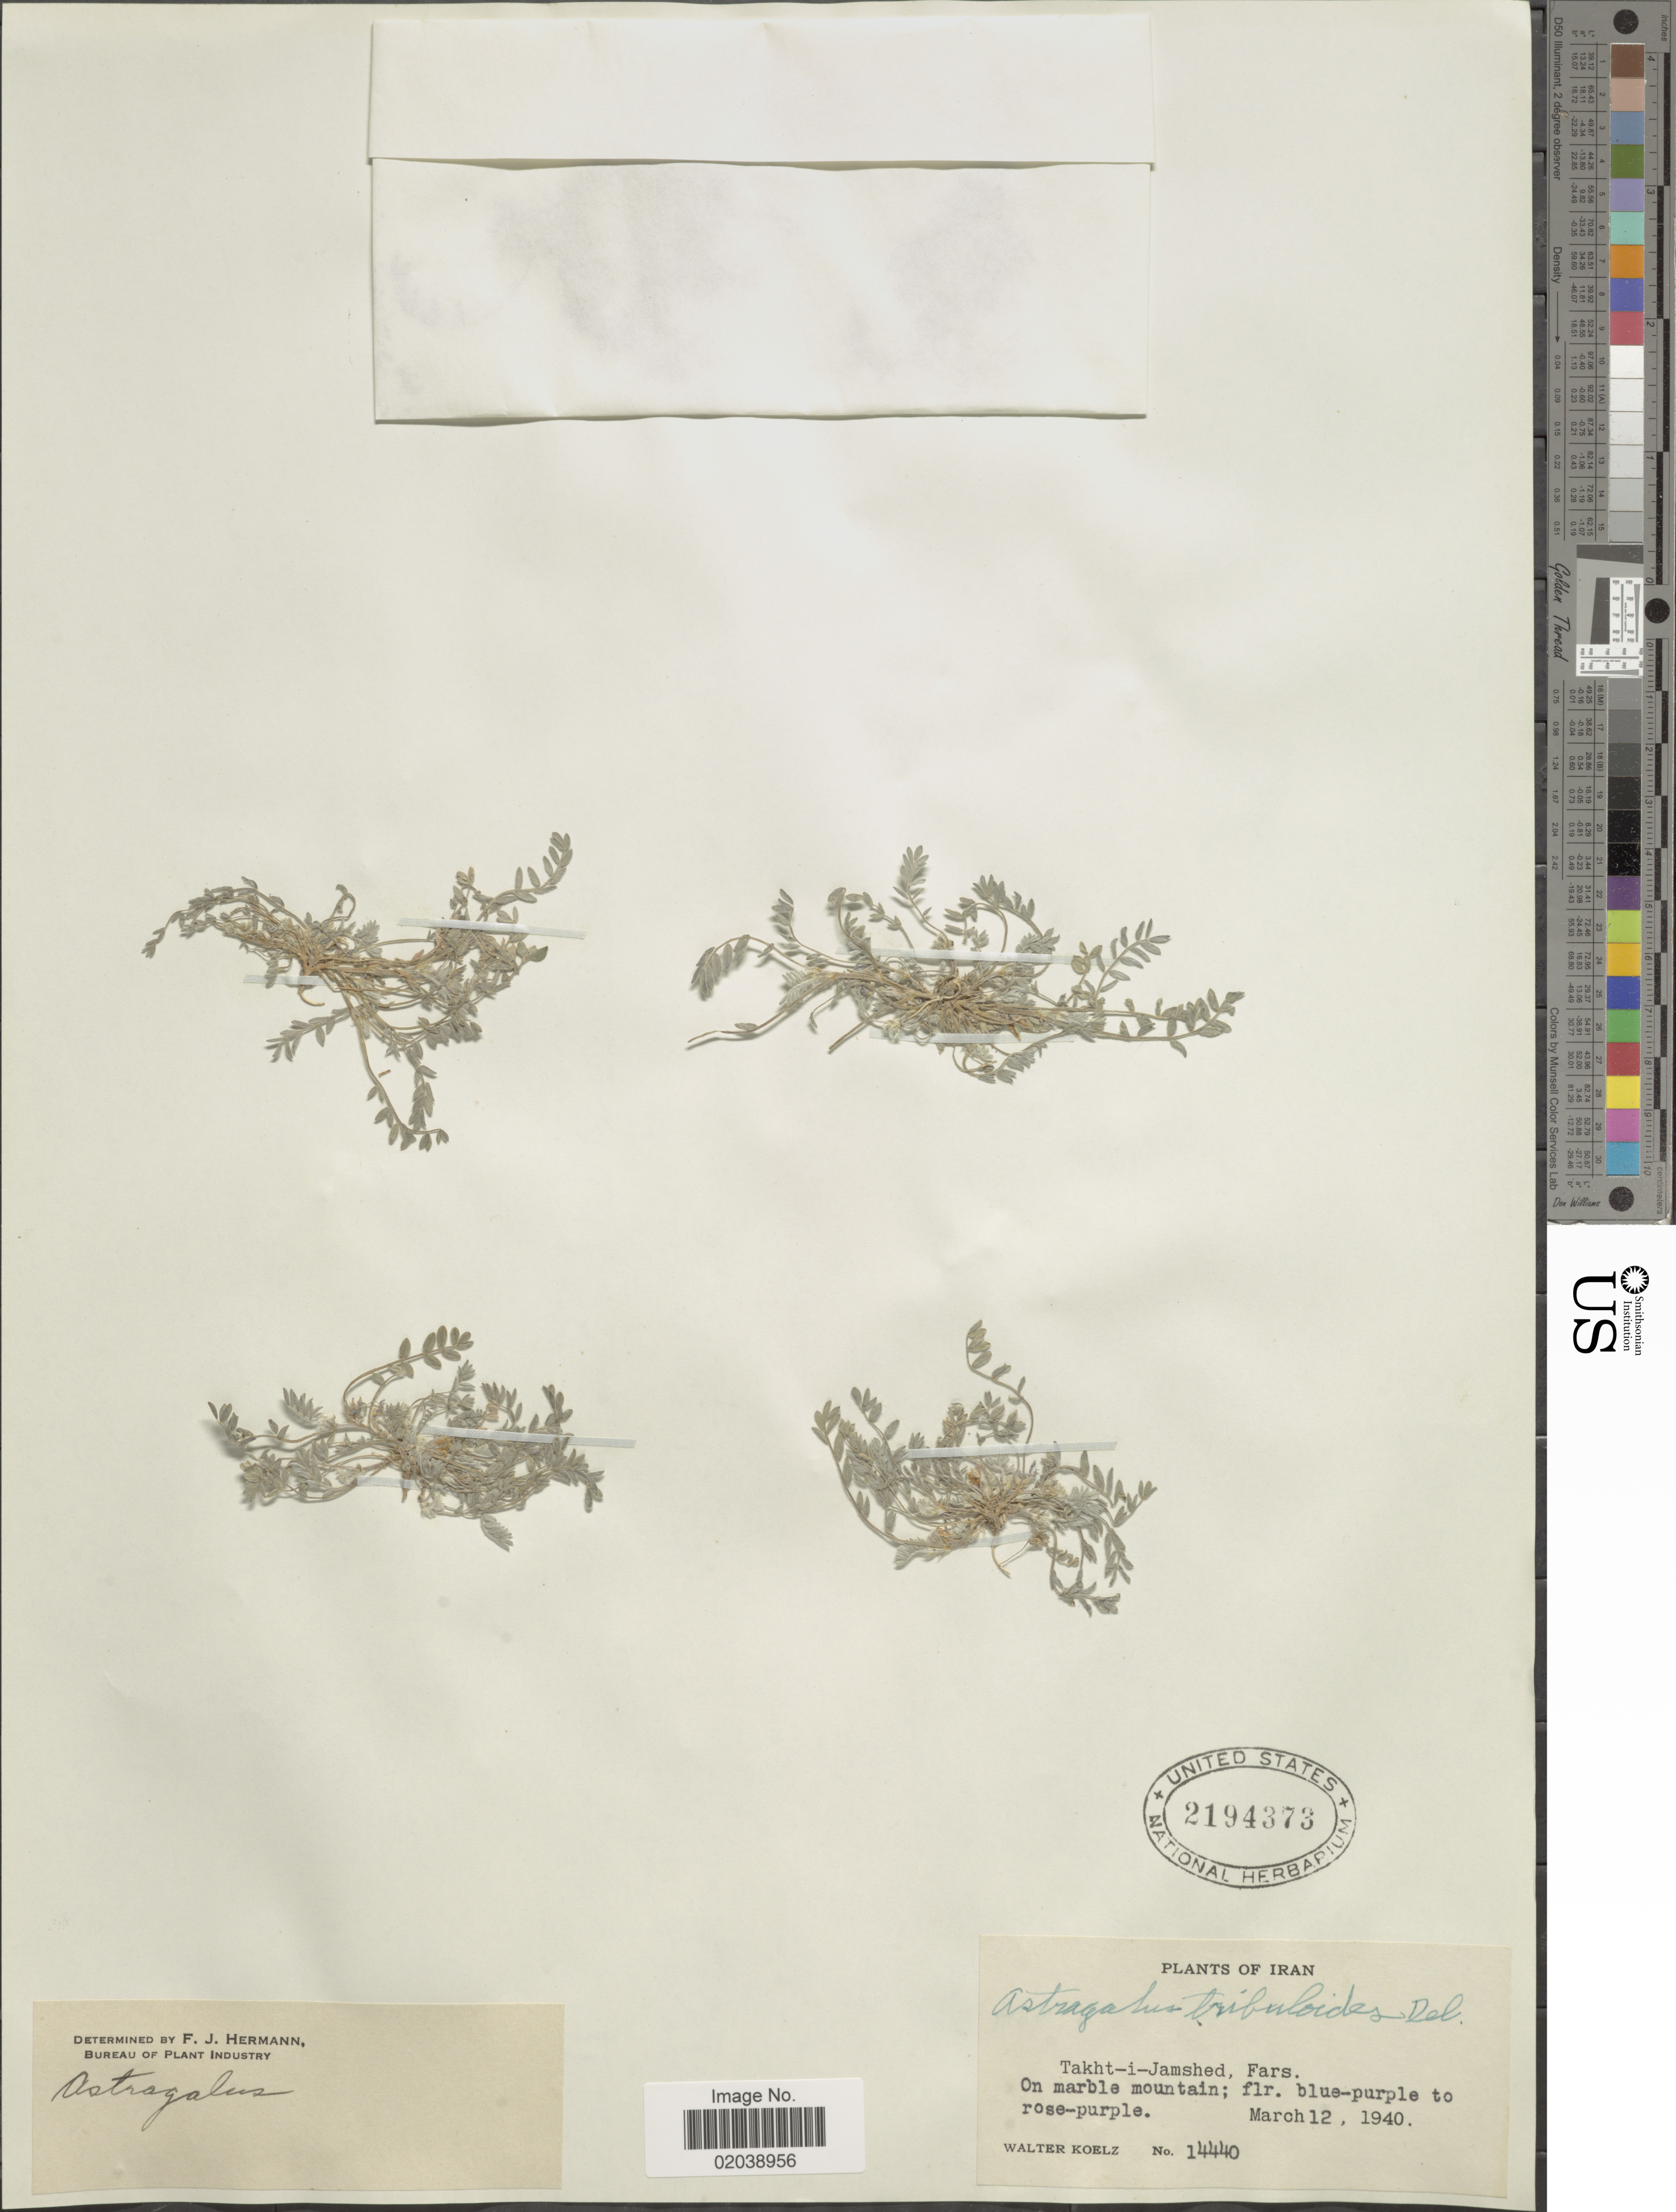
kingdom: Plantae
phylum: Tracheophyta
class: Magnoliopsida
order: Fabales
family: Fabaceae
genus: Astragalus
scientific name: Astragalus tribuloides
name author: Delile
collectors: W. N. Koelz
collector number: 14440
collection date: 1940-03-12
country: Iran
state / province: Fars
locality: Takht-i-Jamshed, Fars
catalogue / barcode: US 2194373